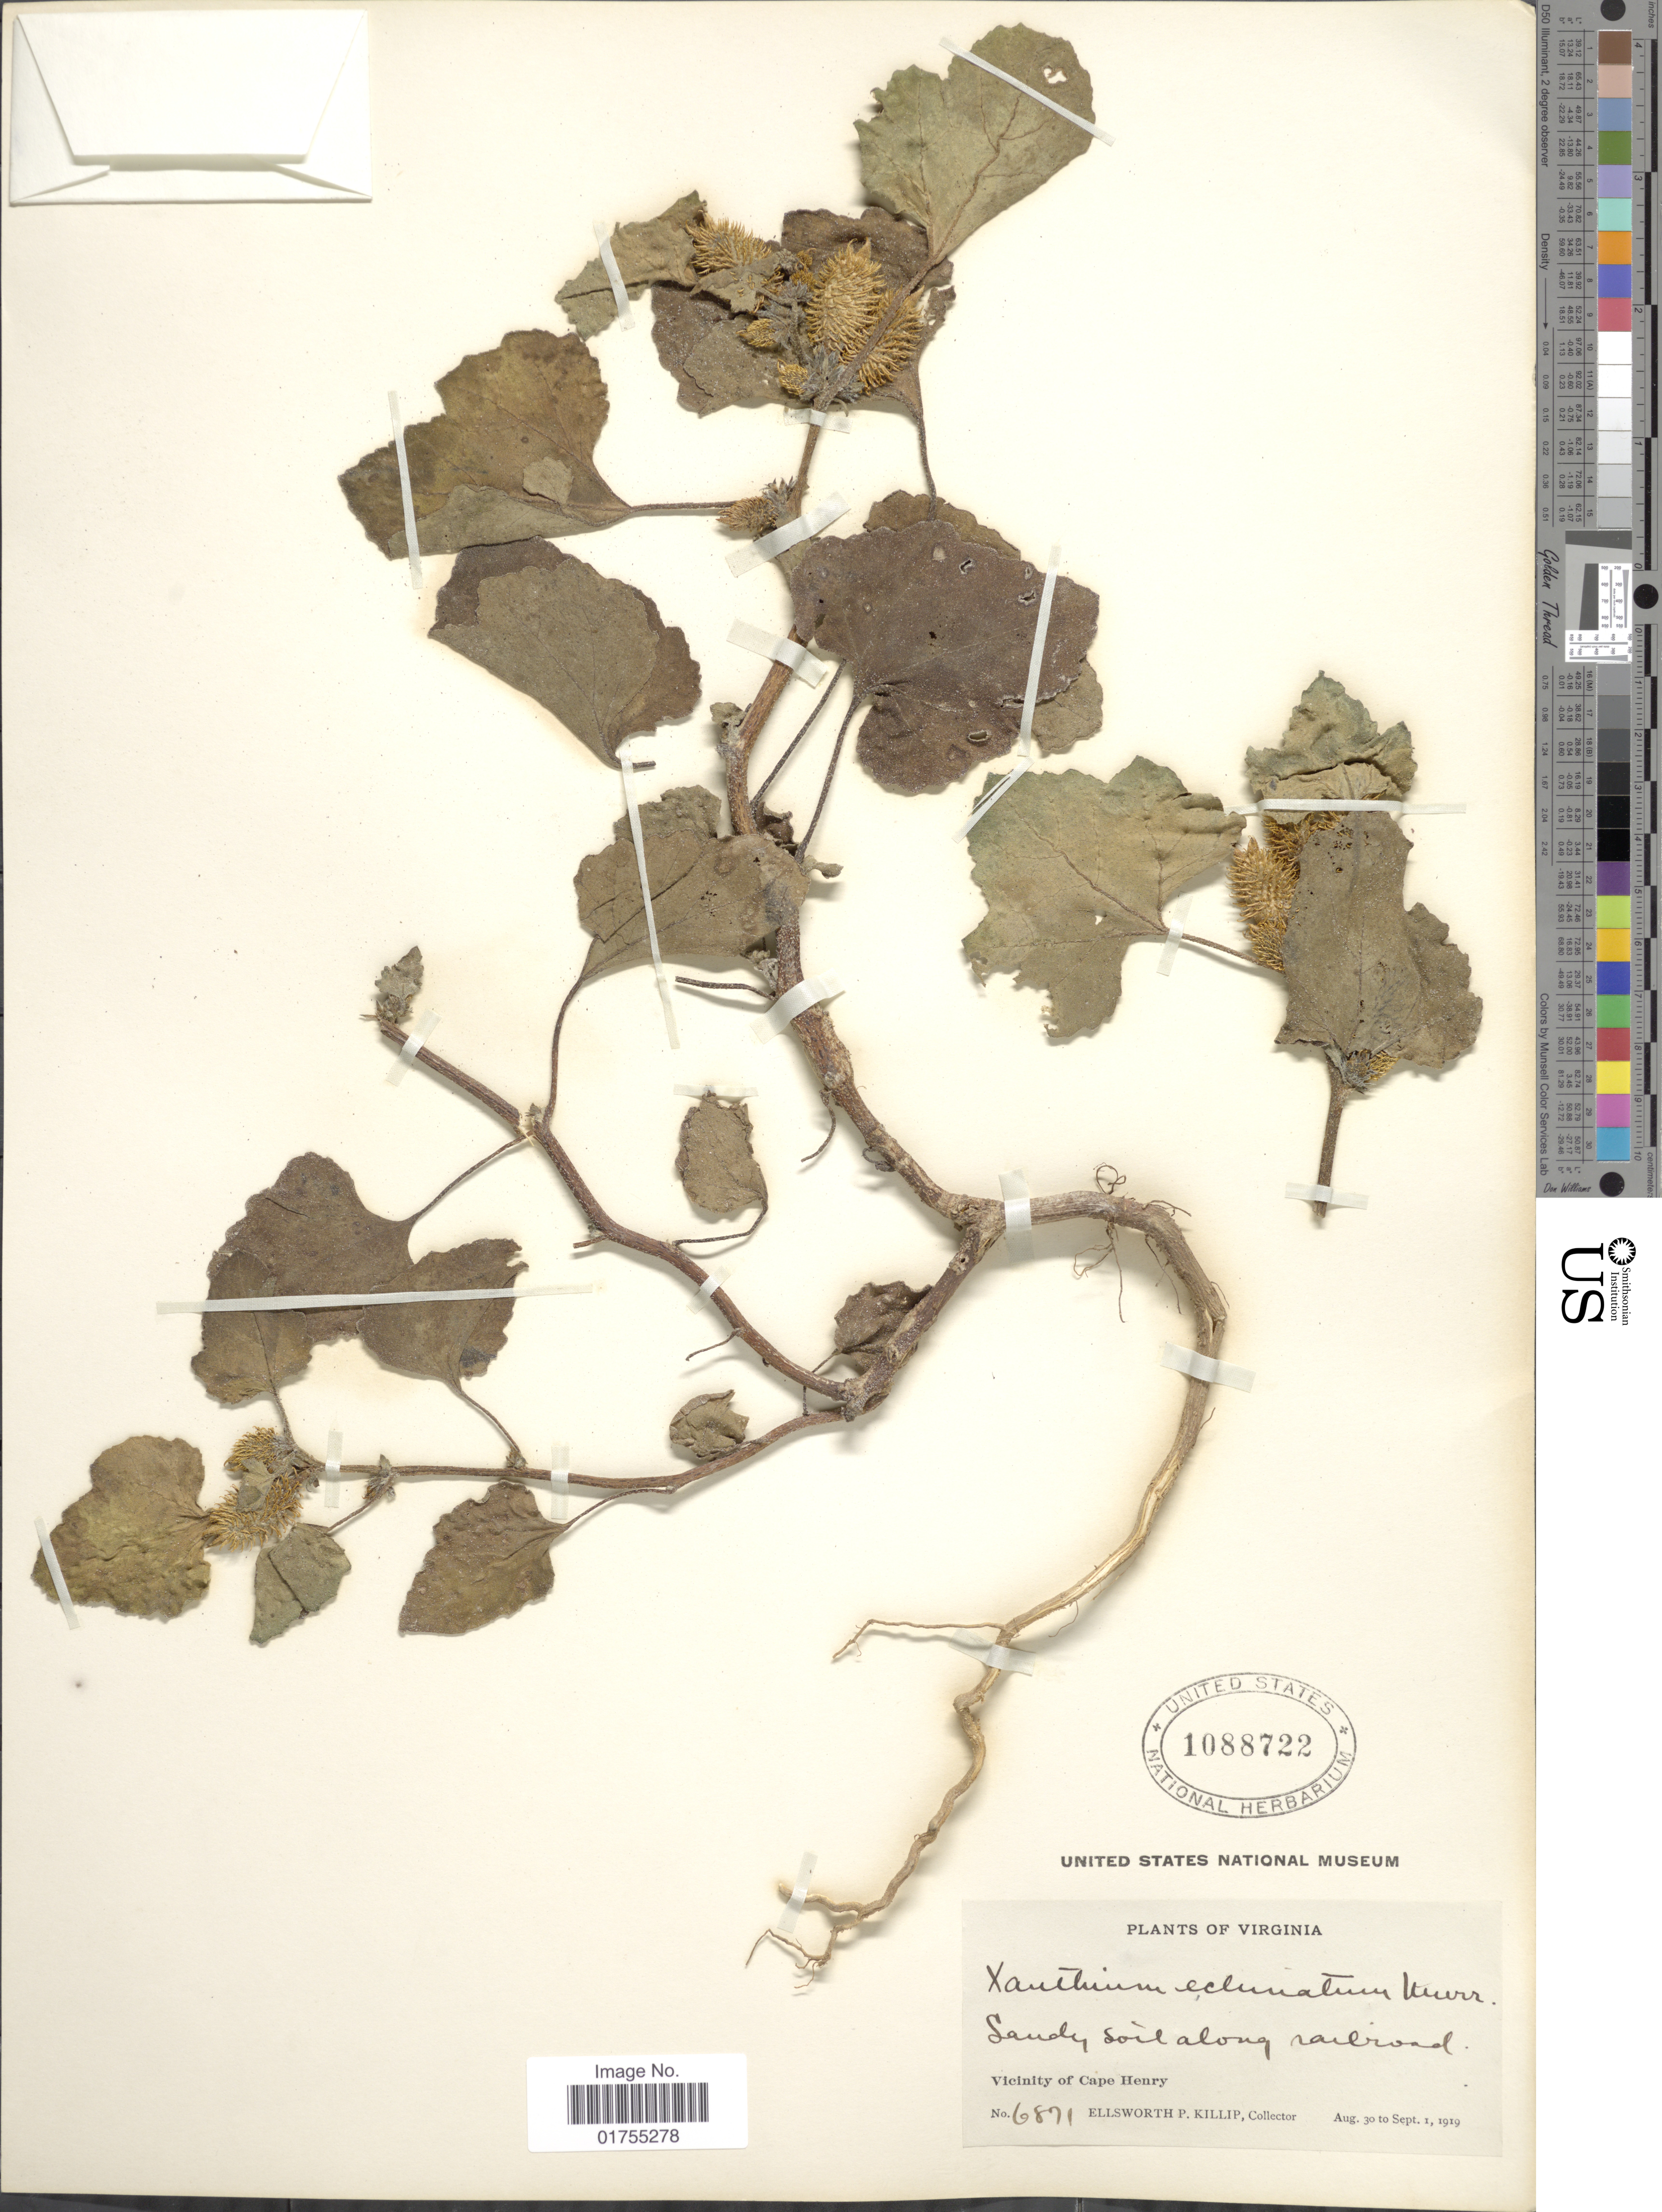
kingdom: Plantae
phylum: Tracheophyta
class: Magnoliopsida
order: Asterales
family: Asteraceae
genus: Xanthium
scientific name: Xanthium strumarium var. canadense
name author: (Mill.) Torr. & A. Gray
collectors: E. P. Killip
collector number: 6871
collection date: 1919-08-30/1919-09-01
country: United States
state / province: Virginia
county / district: City of Virginia Beach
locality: Sandy soil along railroad, Vicinity of Cape Henry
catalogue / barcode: US 1088722